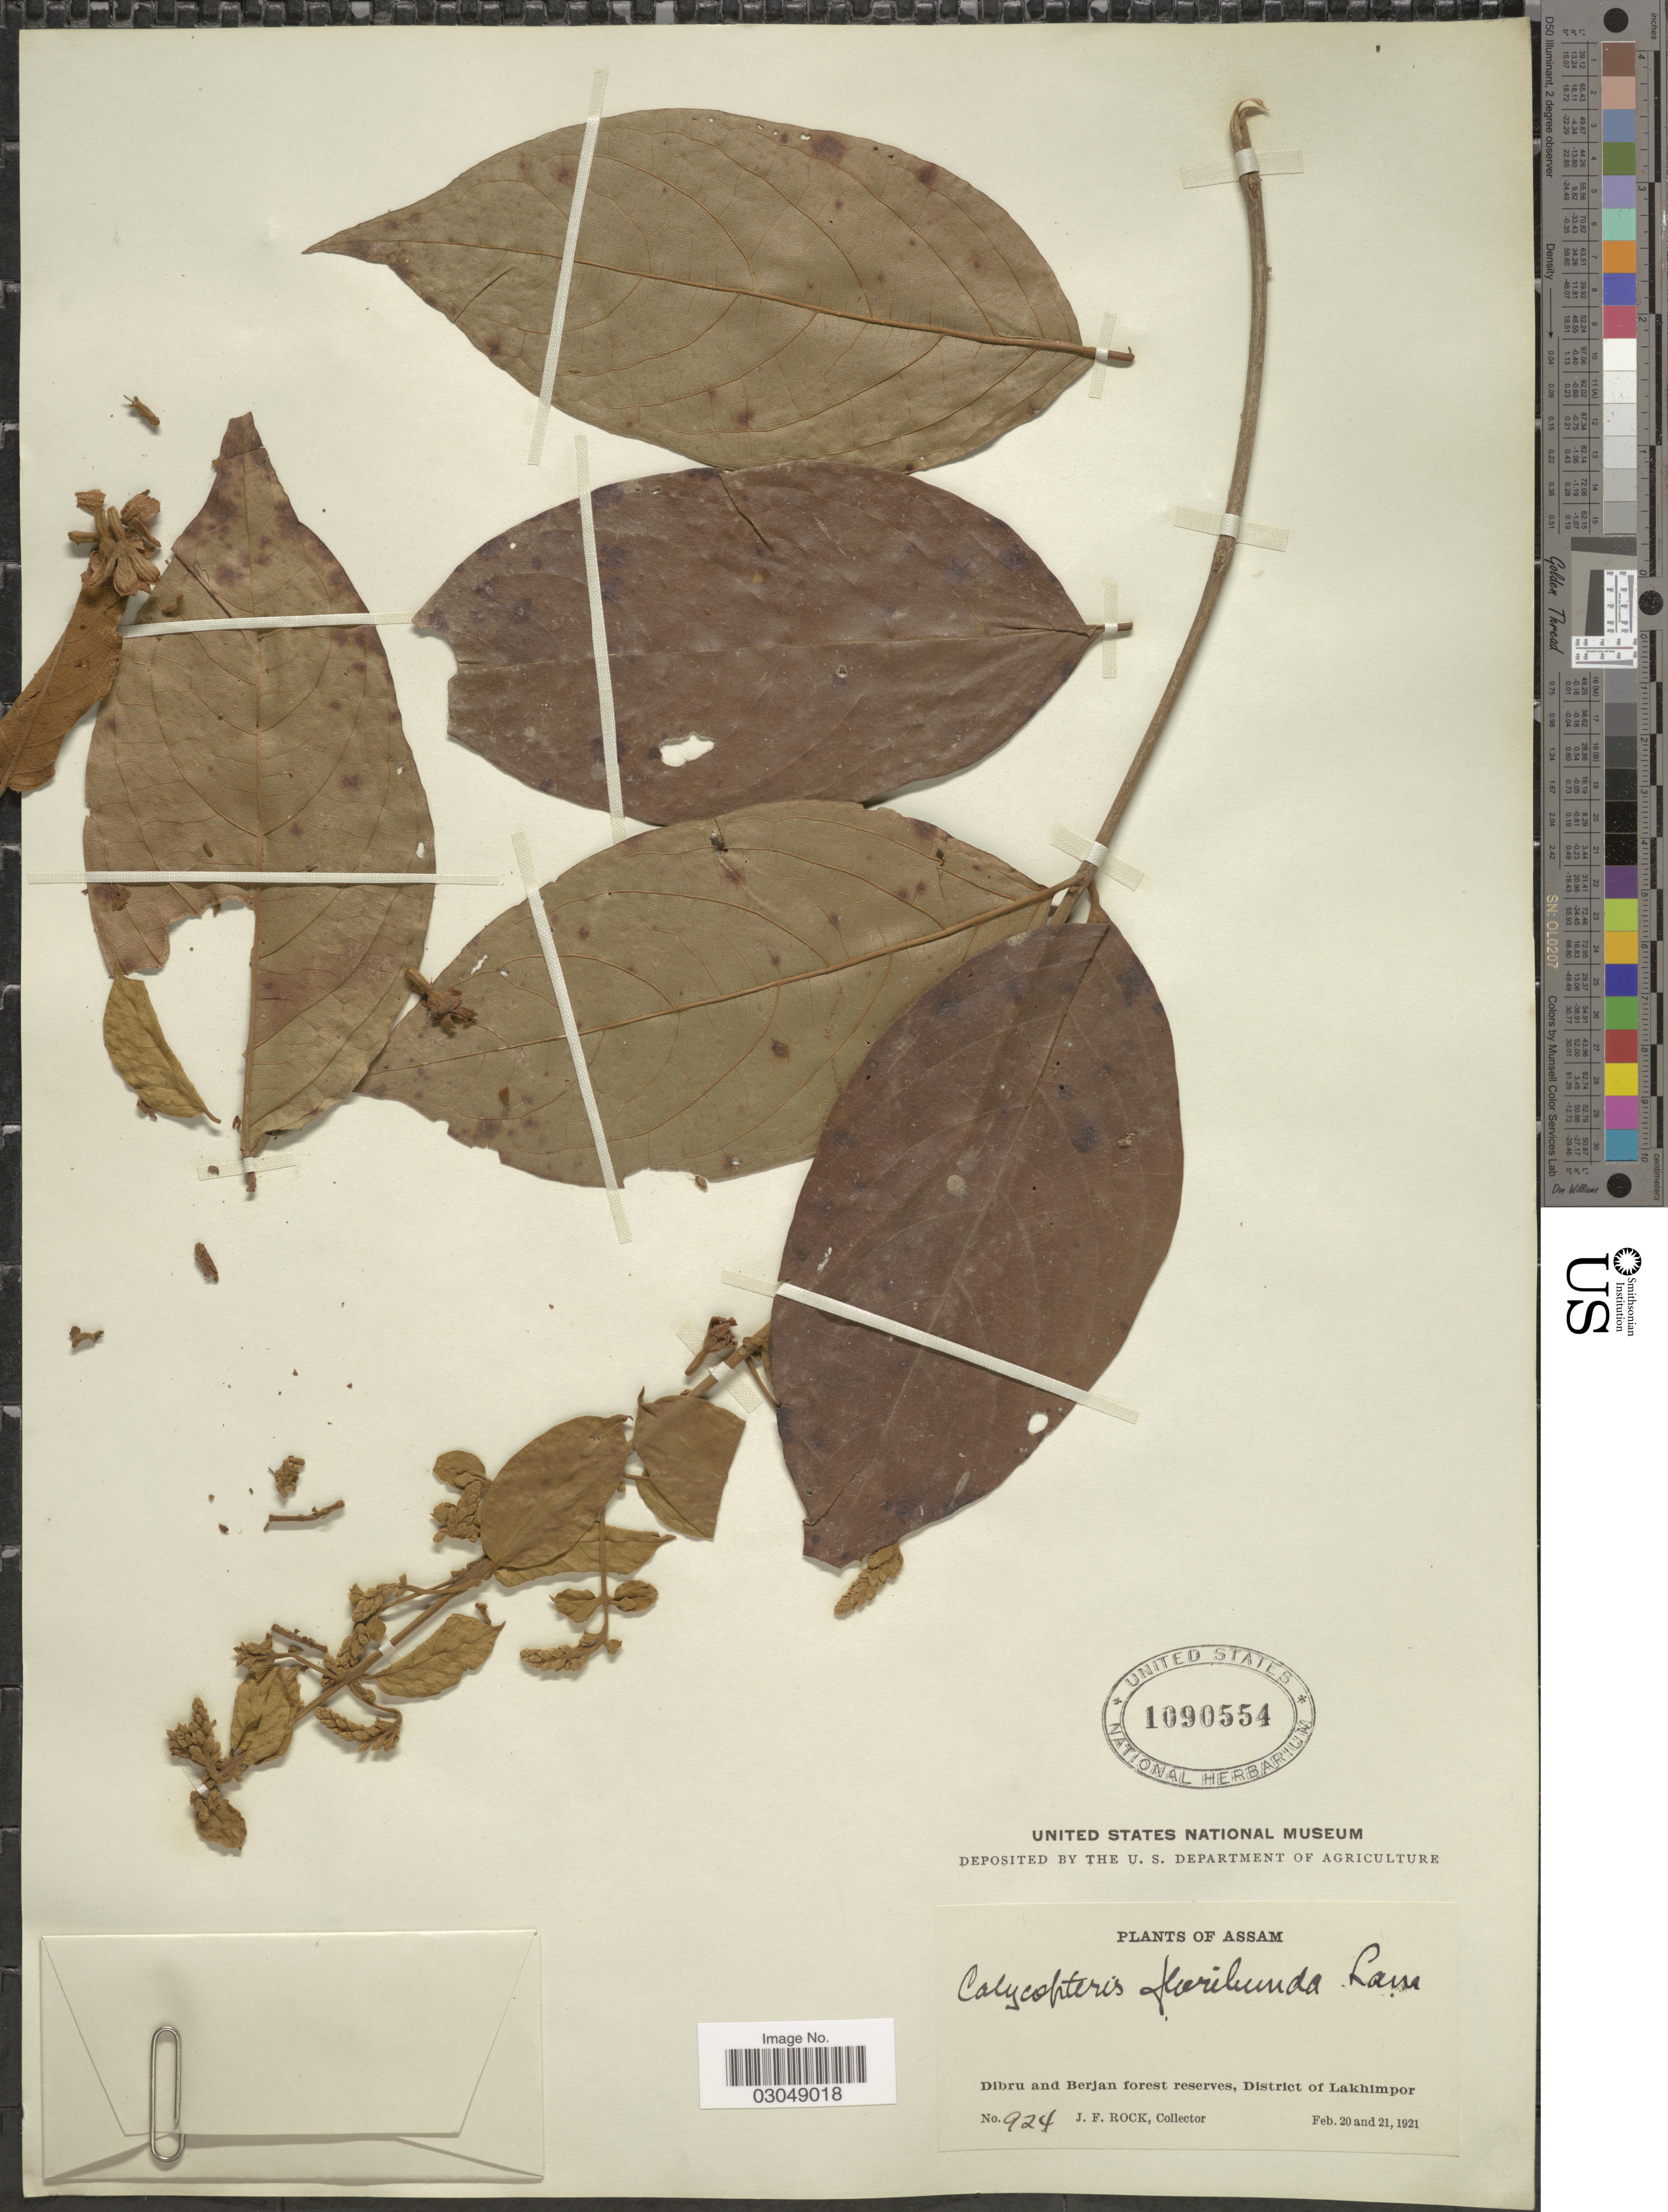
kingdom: Plantae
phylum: Tracheophyta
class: Magnoliopsida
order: Myrtales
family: Combretaceae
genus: Getonia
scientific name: Getonia floribunda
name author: Roxb.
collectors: J. Rock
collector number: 924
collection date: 1921-02-20/1921-02-21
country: India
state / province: Assam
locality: Dibru and Berjan forest reserves, District of Lakhimpor.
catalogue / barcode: US 1090554